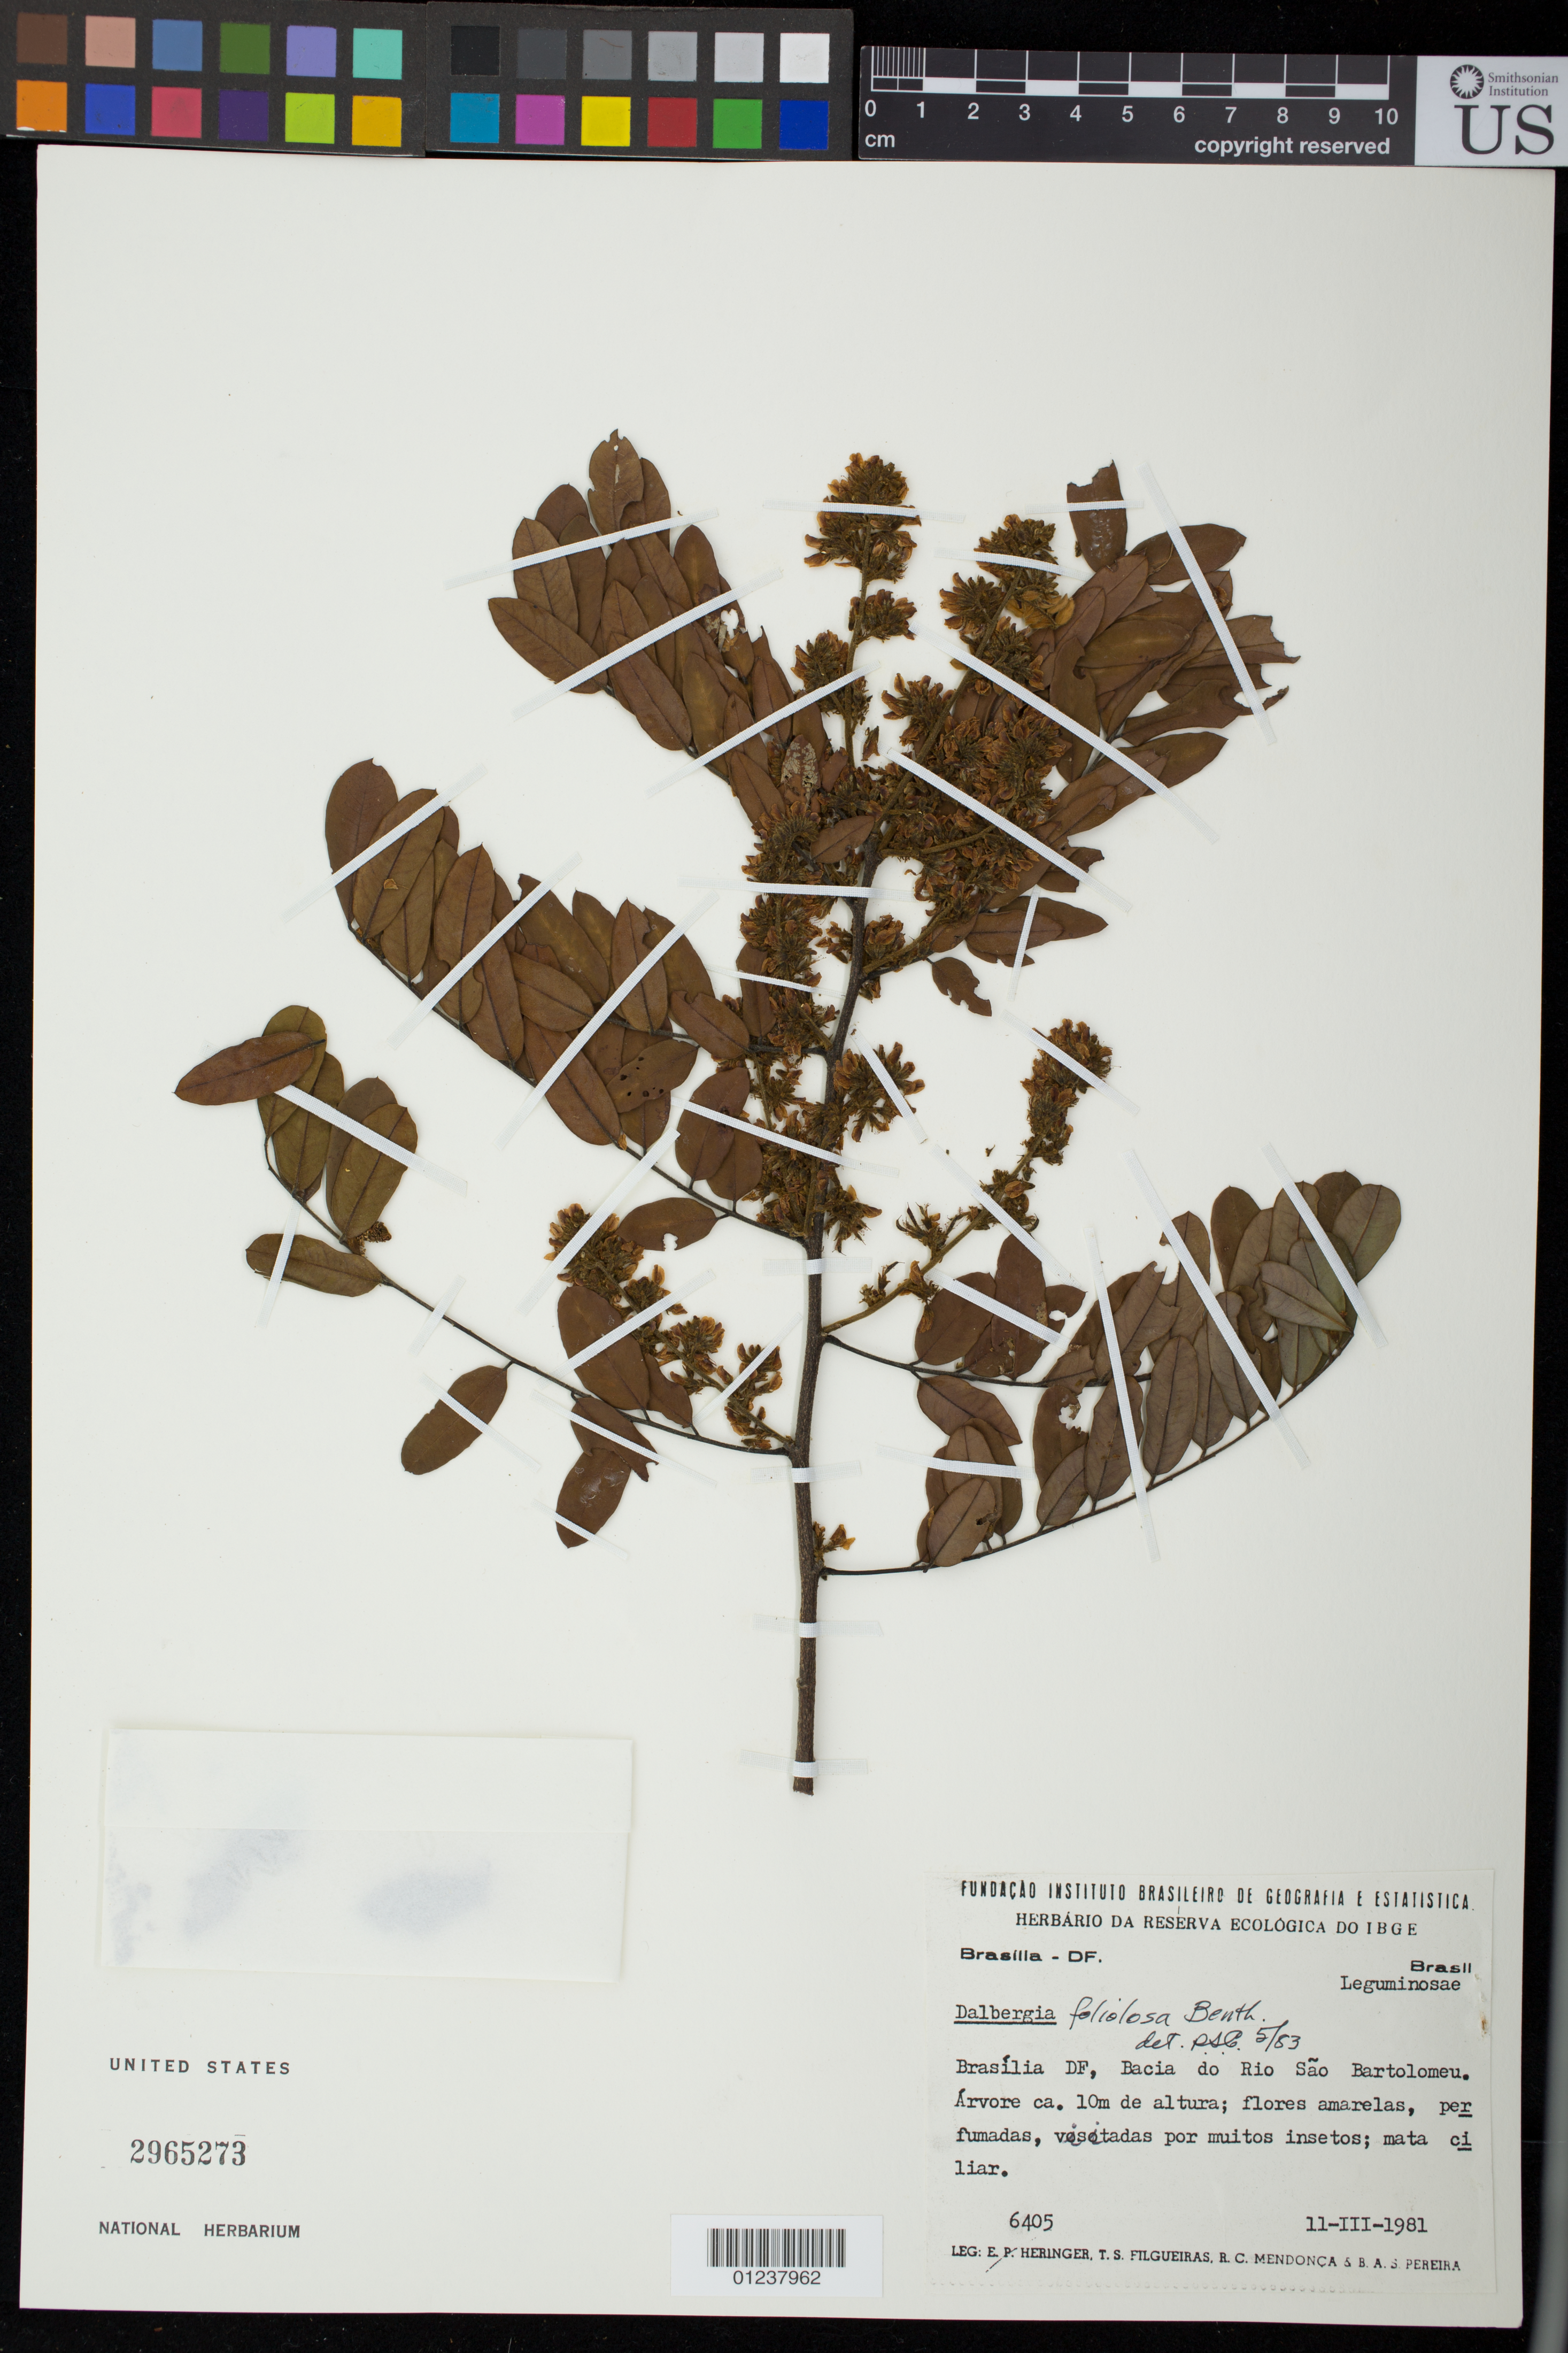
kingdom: Plantae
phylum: Tracheophyta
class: Magnoliopsida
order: Fabales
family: Fabaceae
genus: Dalbergia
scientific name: Dalbergia foliosa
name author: (Benth.) A.M. Carvalho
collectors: E. P. Heringer, T. S. Filgueiras, R. C. Mendonça & B. A. S. Pereira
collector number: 6405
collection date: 1981-03-11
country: Brazil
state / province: Distrito Federal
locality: Brasilia, Bacia do Rio Sao Bartolomeu.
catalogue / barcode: US 2965273